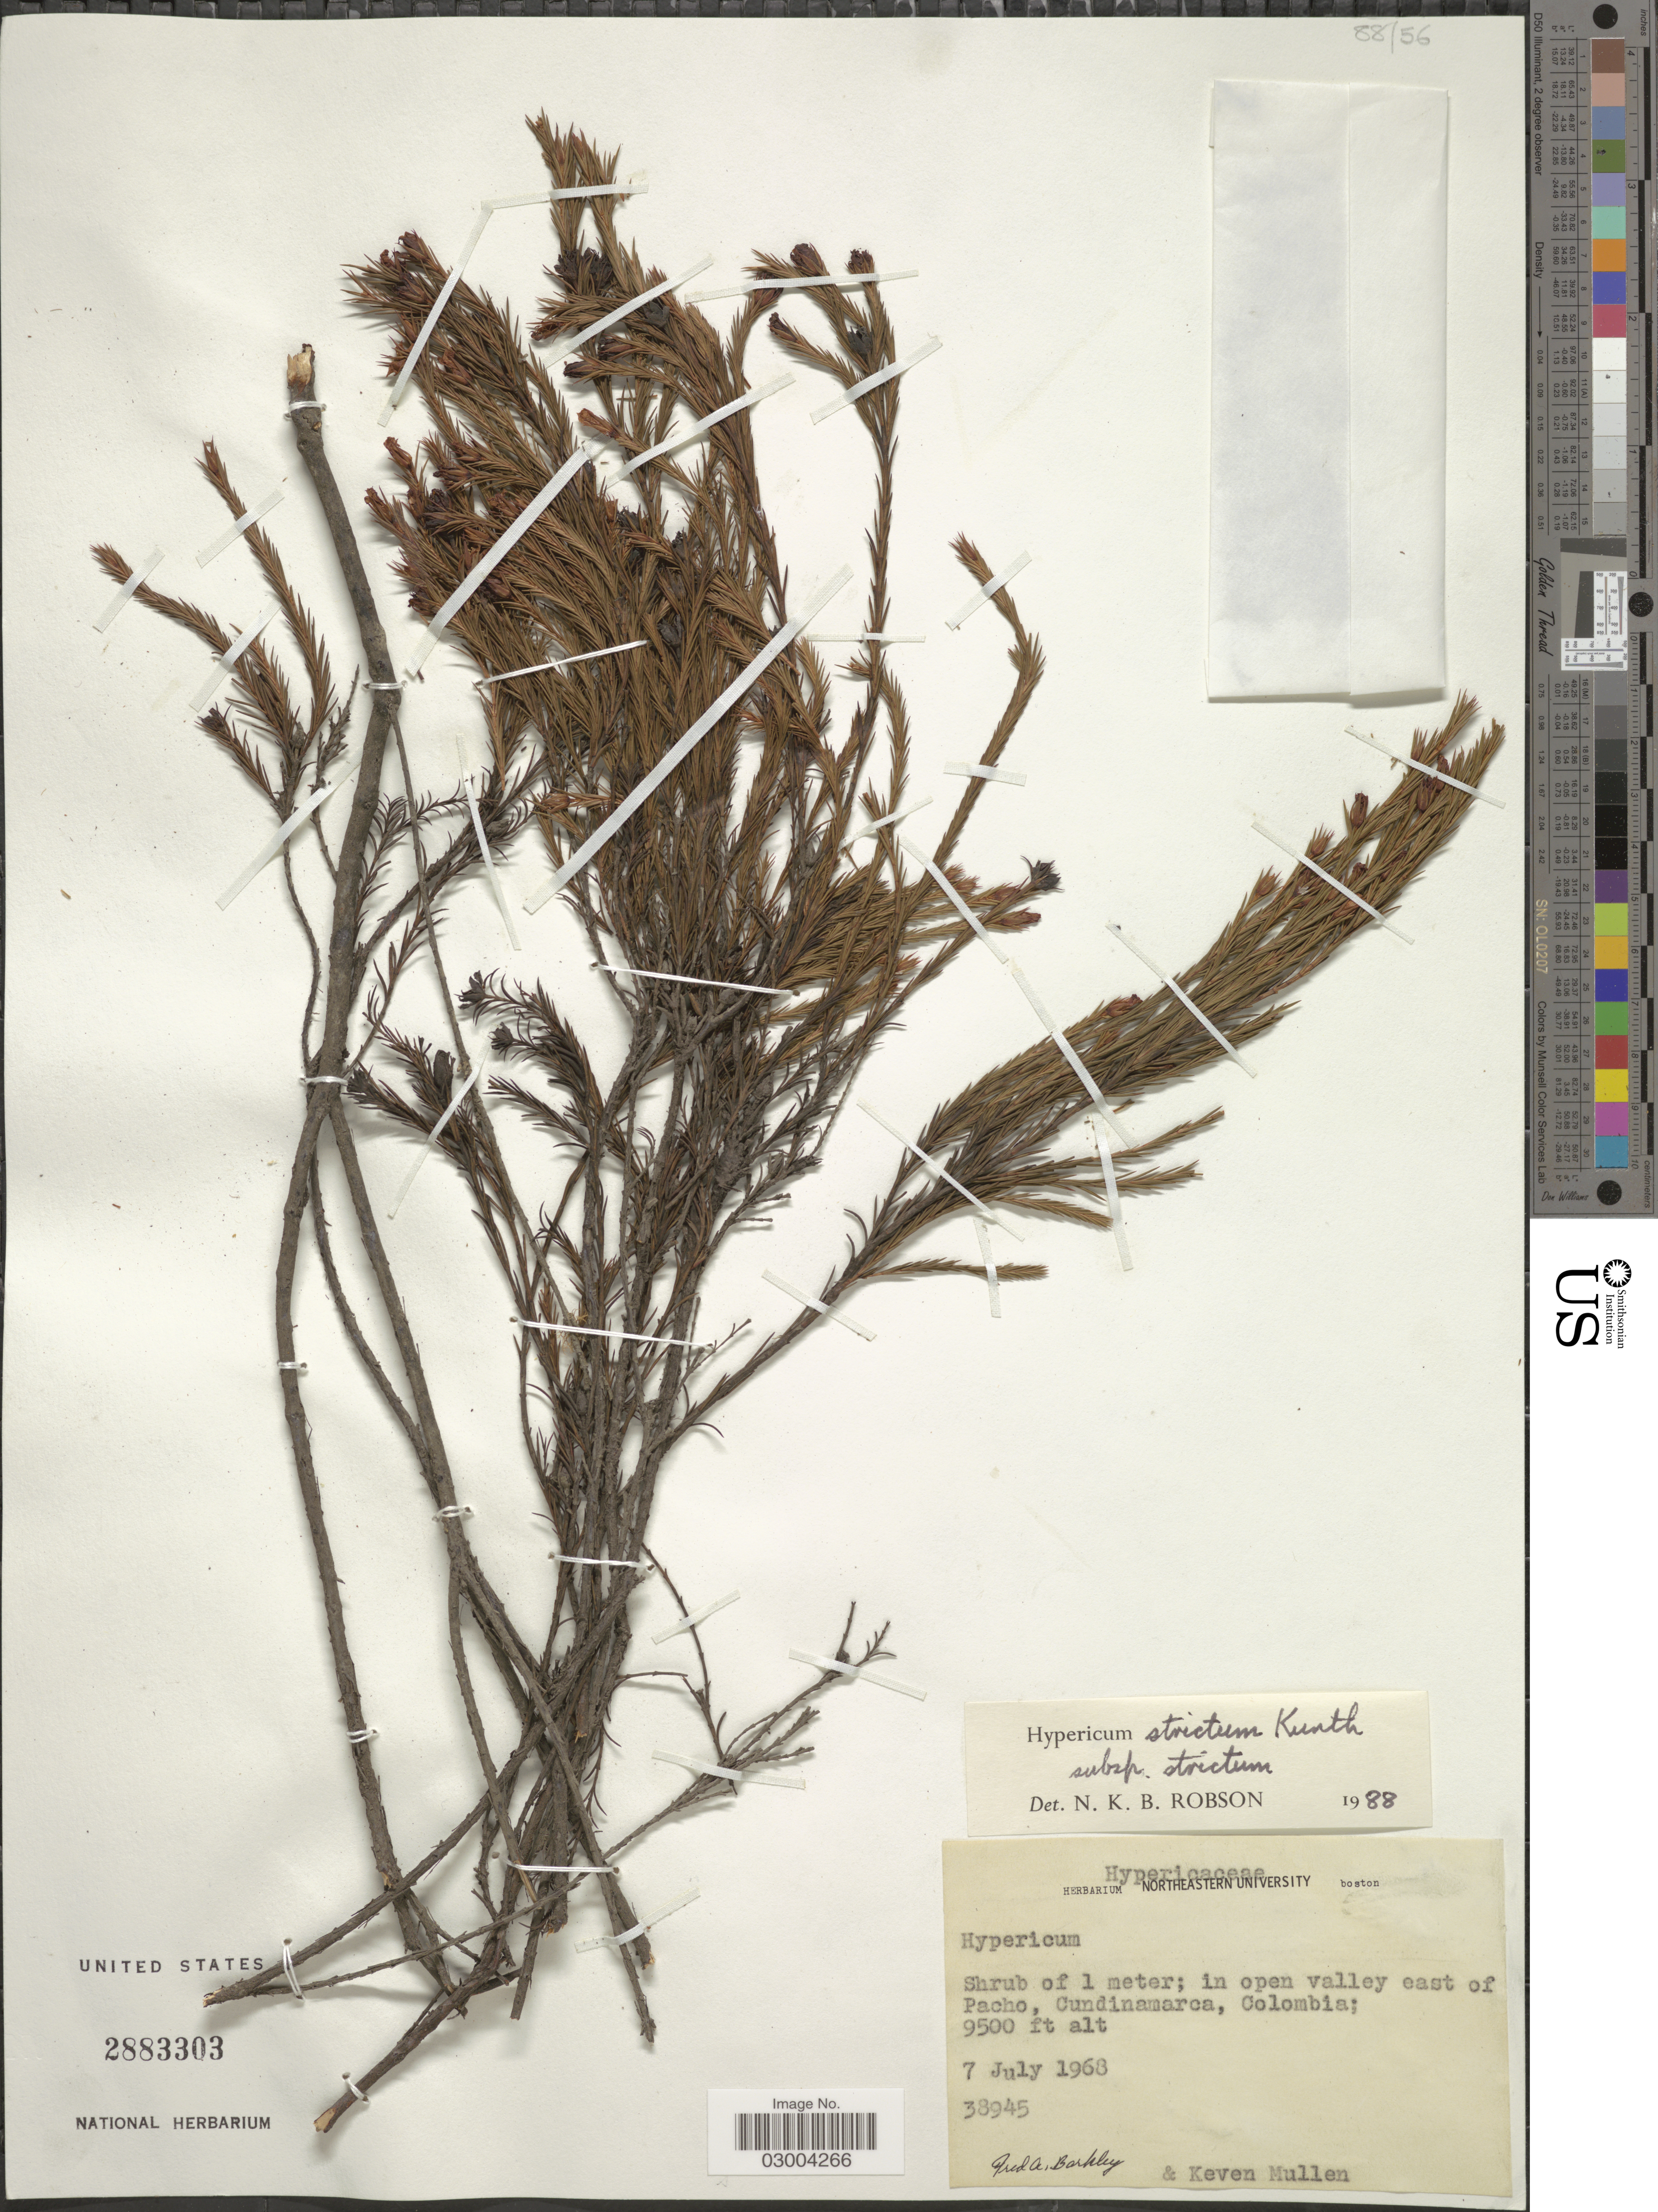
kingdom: Plantae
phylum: Tracheophyta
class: Magnoliopsida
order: Malpighiales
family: Hypericaceae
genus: Hypericum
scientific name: Hypericum strictum subsp. strictum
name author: Kunth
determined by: Robson, Norman K. B.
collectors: F. A. Barkley & K. Mullen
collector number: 38945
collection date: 1968-07-07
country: Colombia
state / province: Cundinamarca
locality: In open valley east of Pacho, Cundinamarca.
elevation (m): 2896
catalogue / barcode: US 2883303